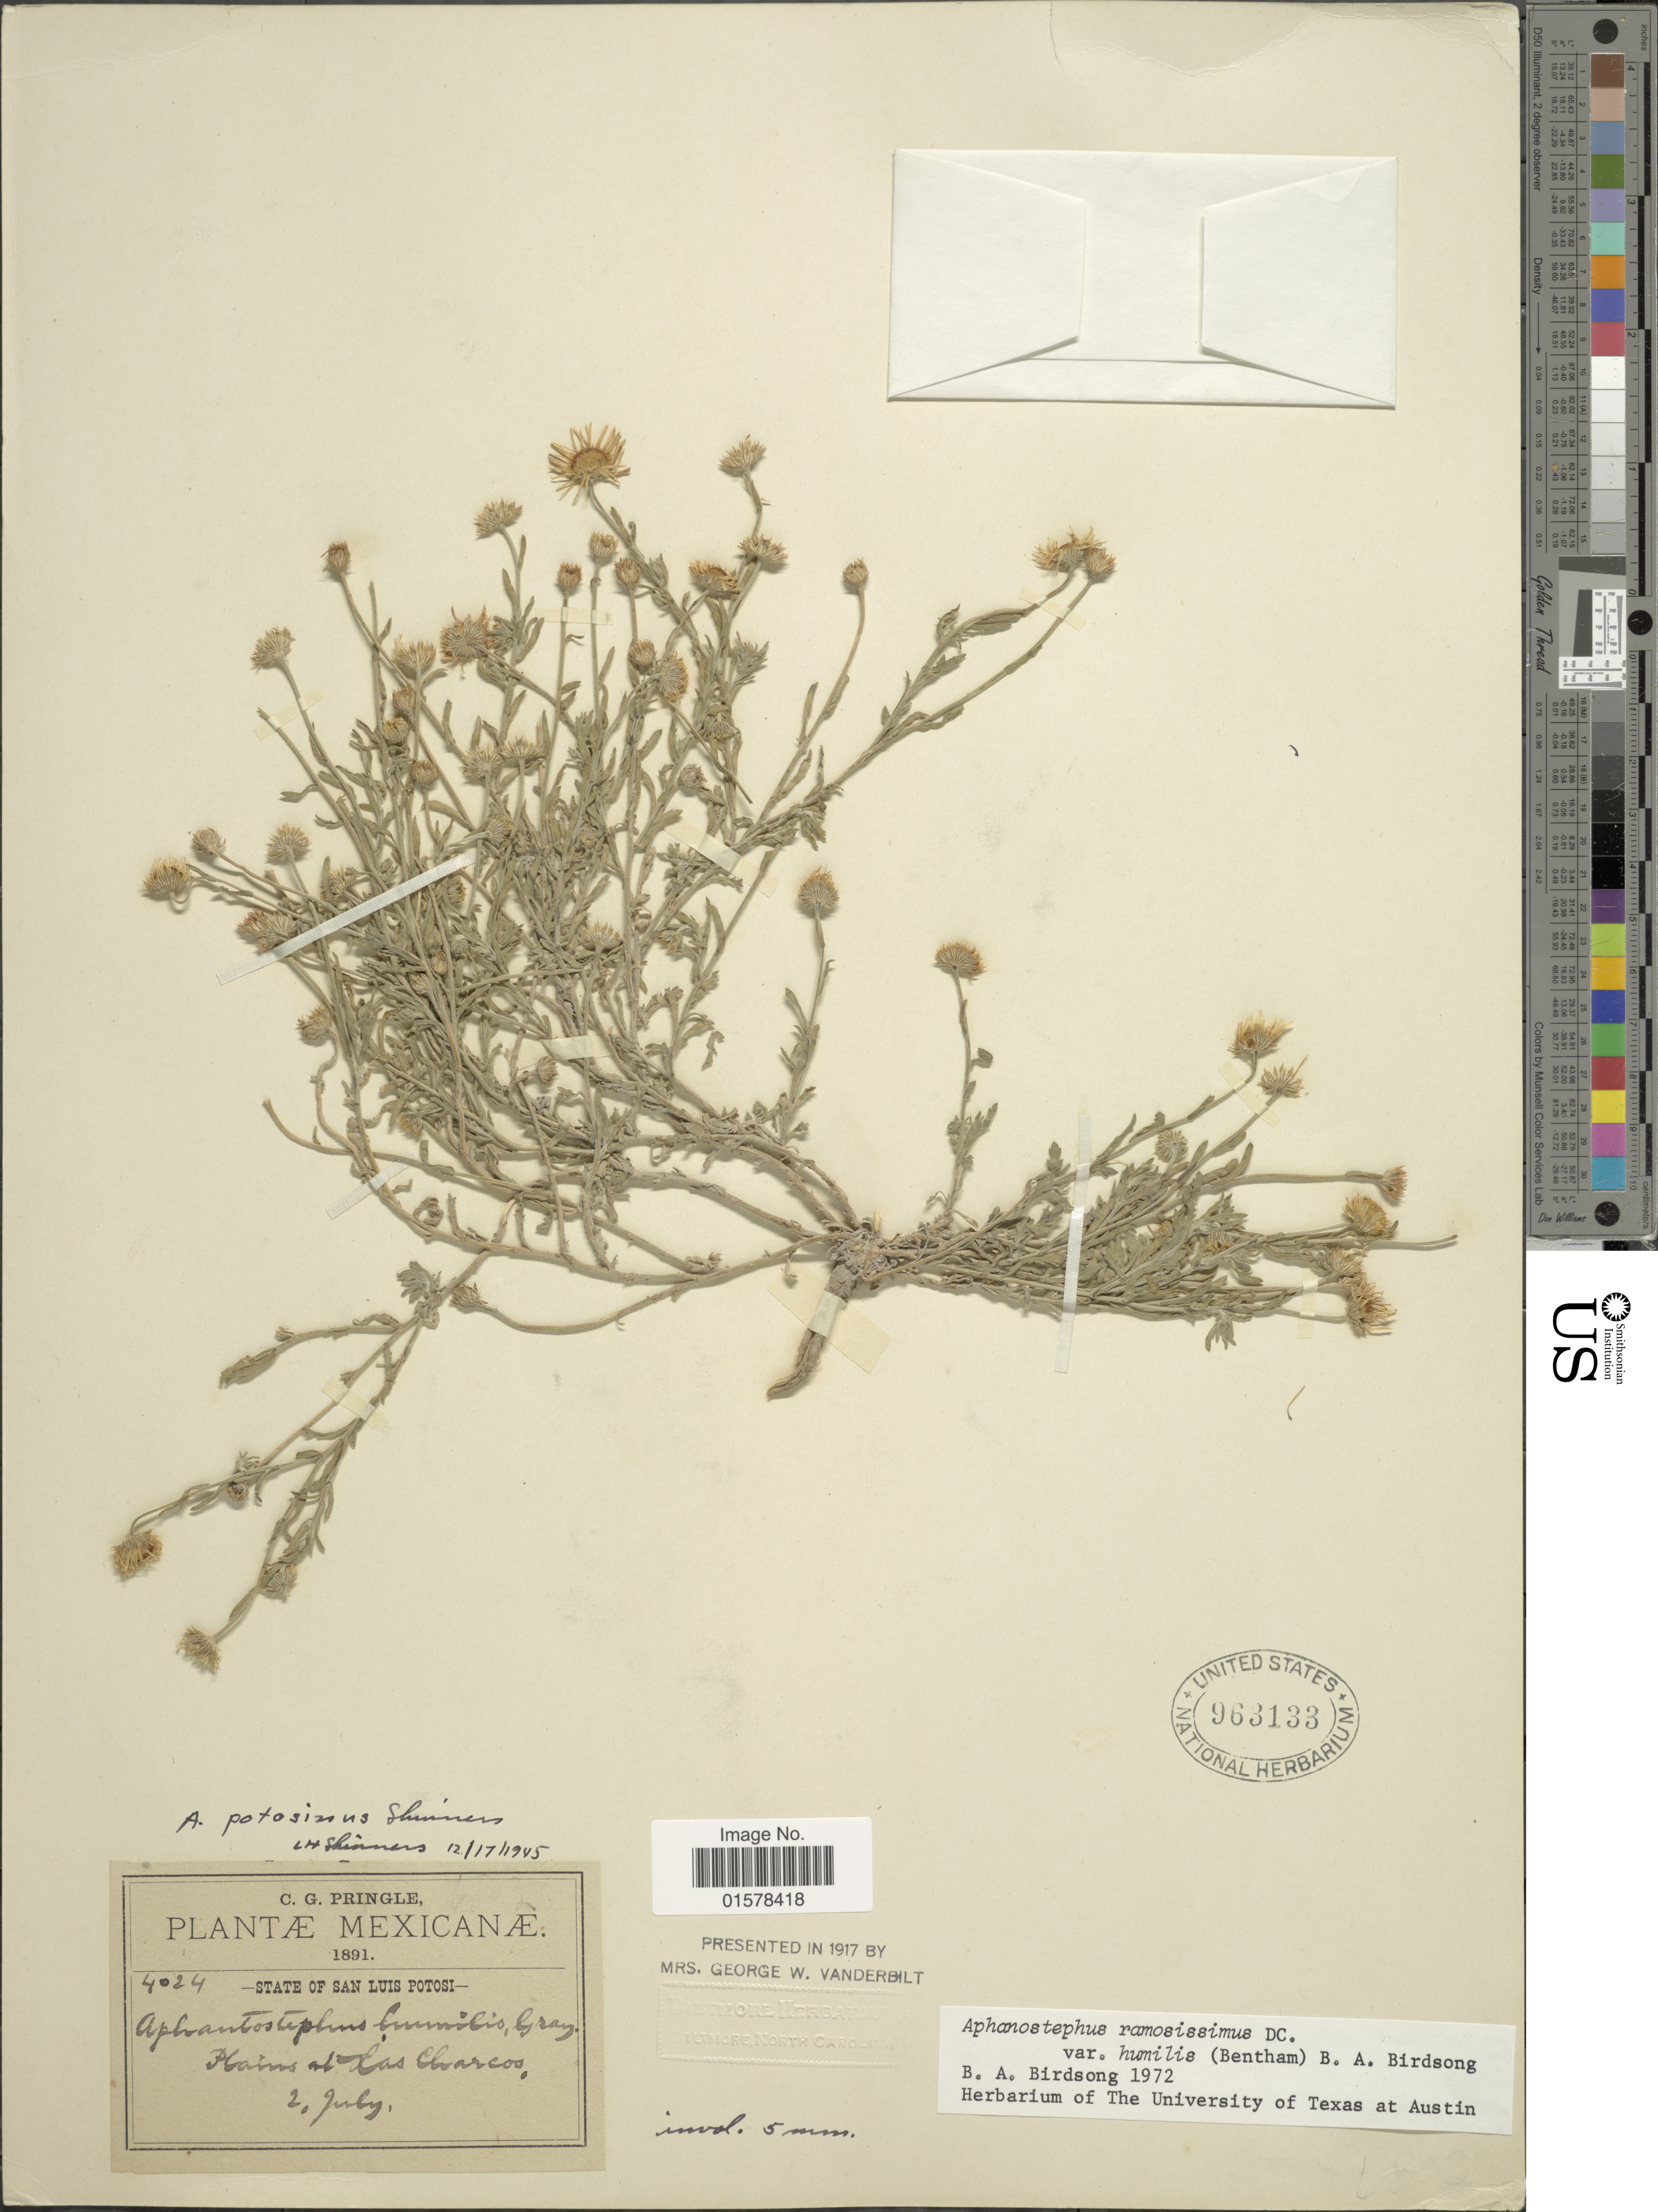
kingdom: Plantae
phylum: Tracheophyta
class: Magnoliopsida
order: Asterales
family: Asteraceae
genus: Aphanostephus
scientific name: Aphanostephus ramosissimus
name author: DC.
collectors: C. G. Pringle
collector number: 4024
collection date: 1891-07-02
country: Mexico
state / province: San Luis Potosí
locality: State of San Luis Potosí. Haims at Las Charcas.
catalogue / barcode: US 963133